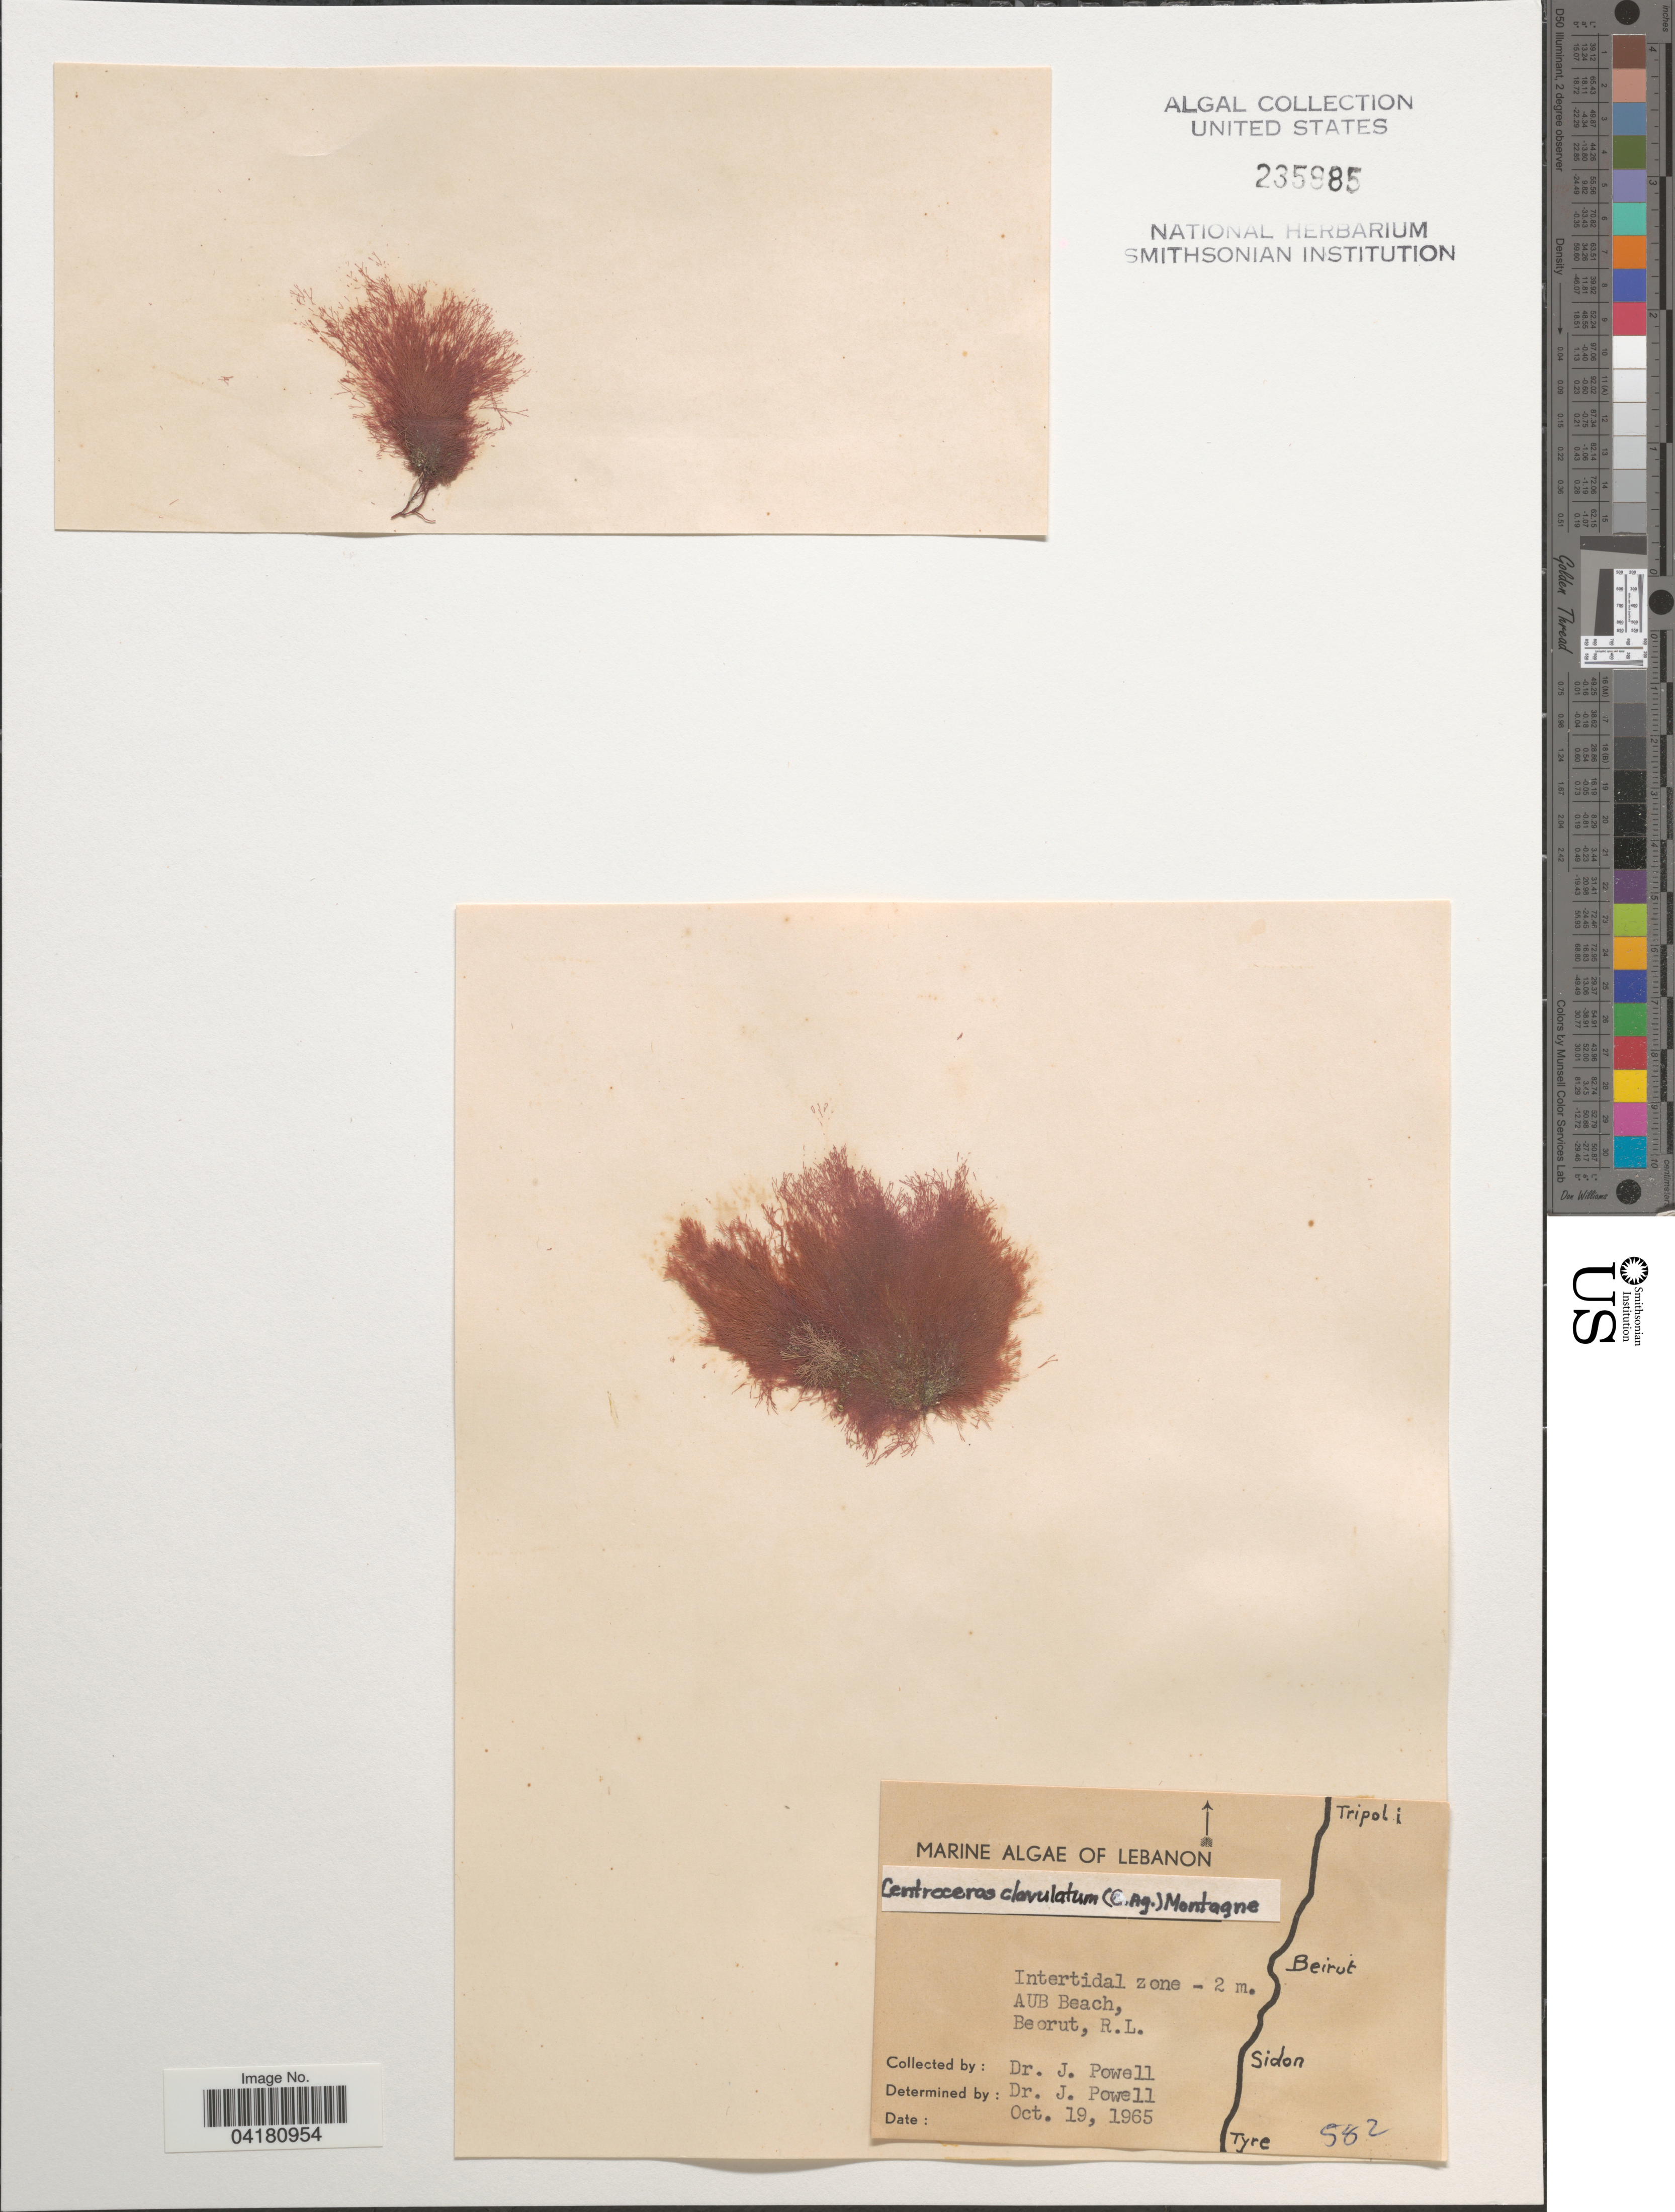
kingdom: Plantae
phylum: Rhodophyta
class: Florideophyceae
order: Ceramiales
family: Ceramiaceae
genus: Centroceras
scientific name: Centroceras clavulatum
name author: (C. Agardh) Mont.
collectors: J. Powell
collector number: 582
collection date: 1965-10-19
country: Lebanon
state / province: Beyrouth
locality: Intertidal zone - 2 m. AUB Beach, Beorut, R. L.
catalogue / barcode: US 235985